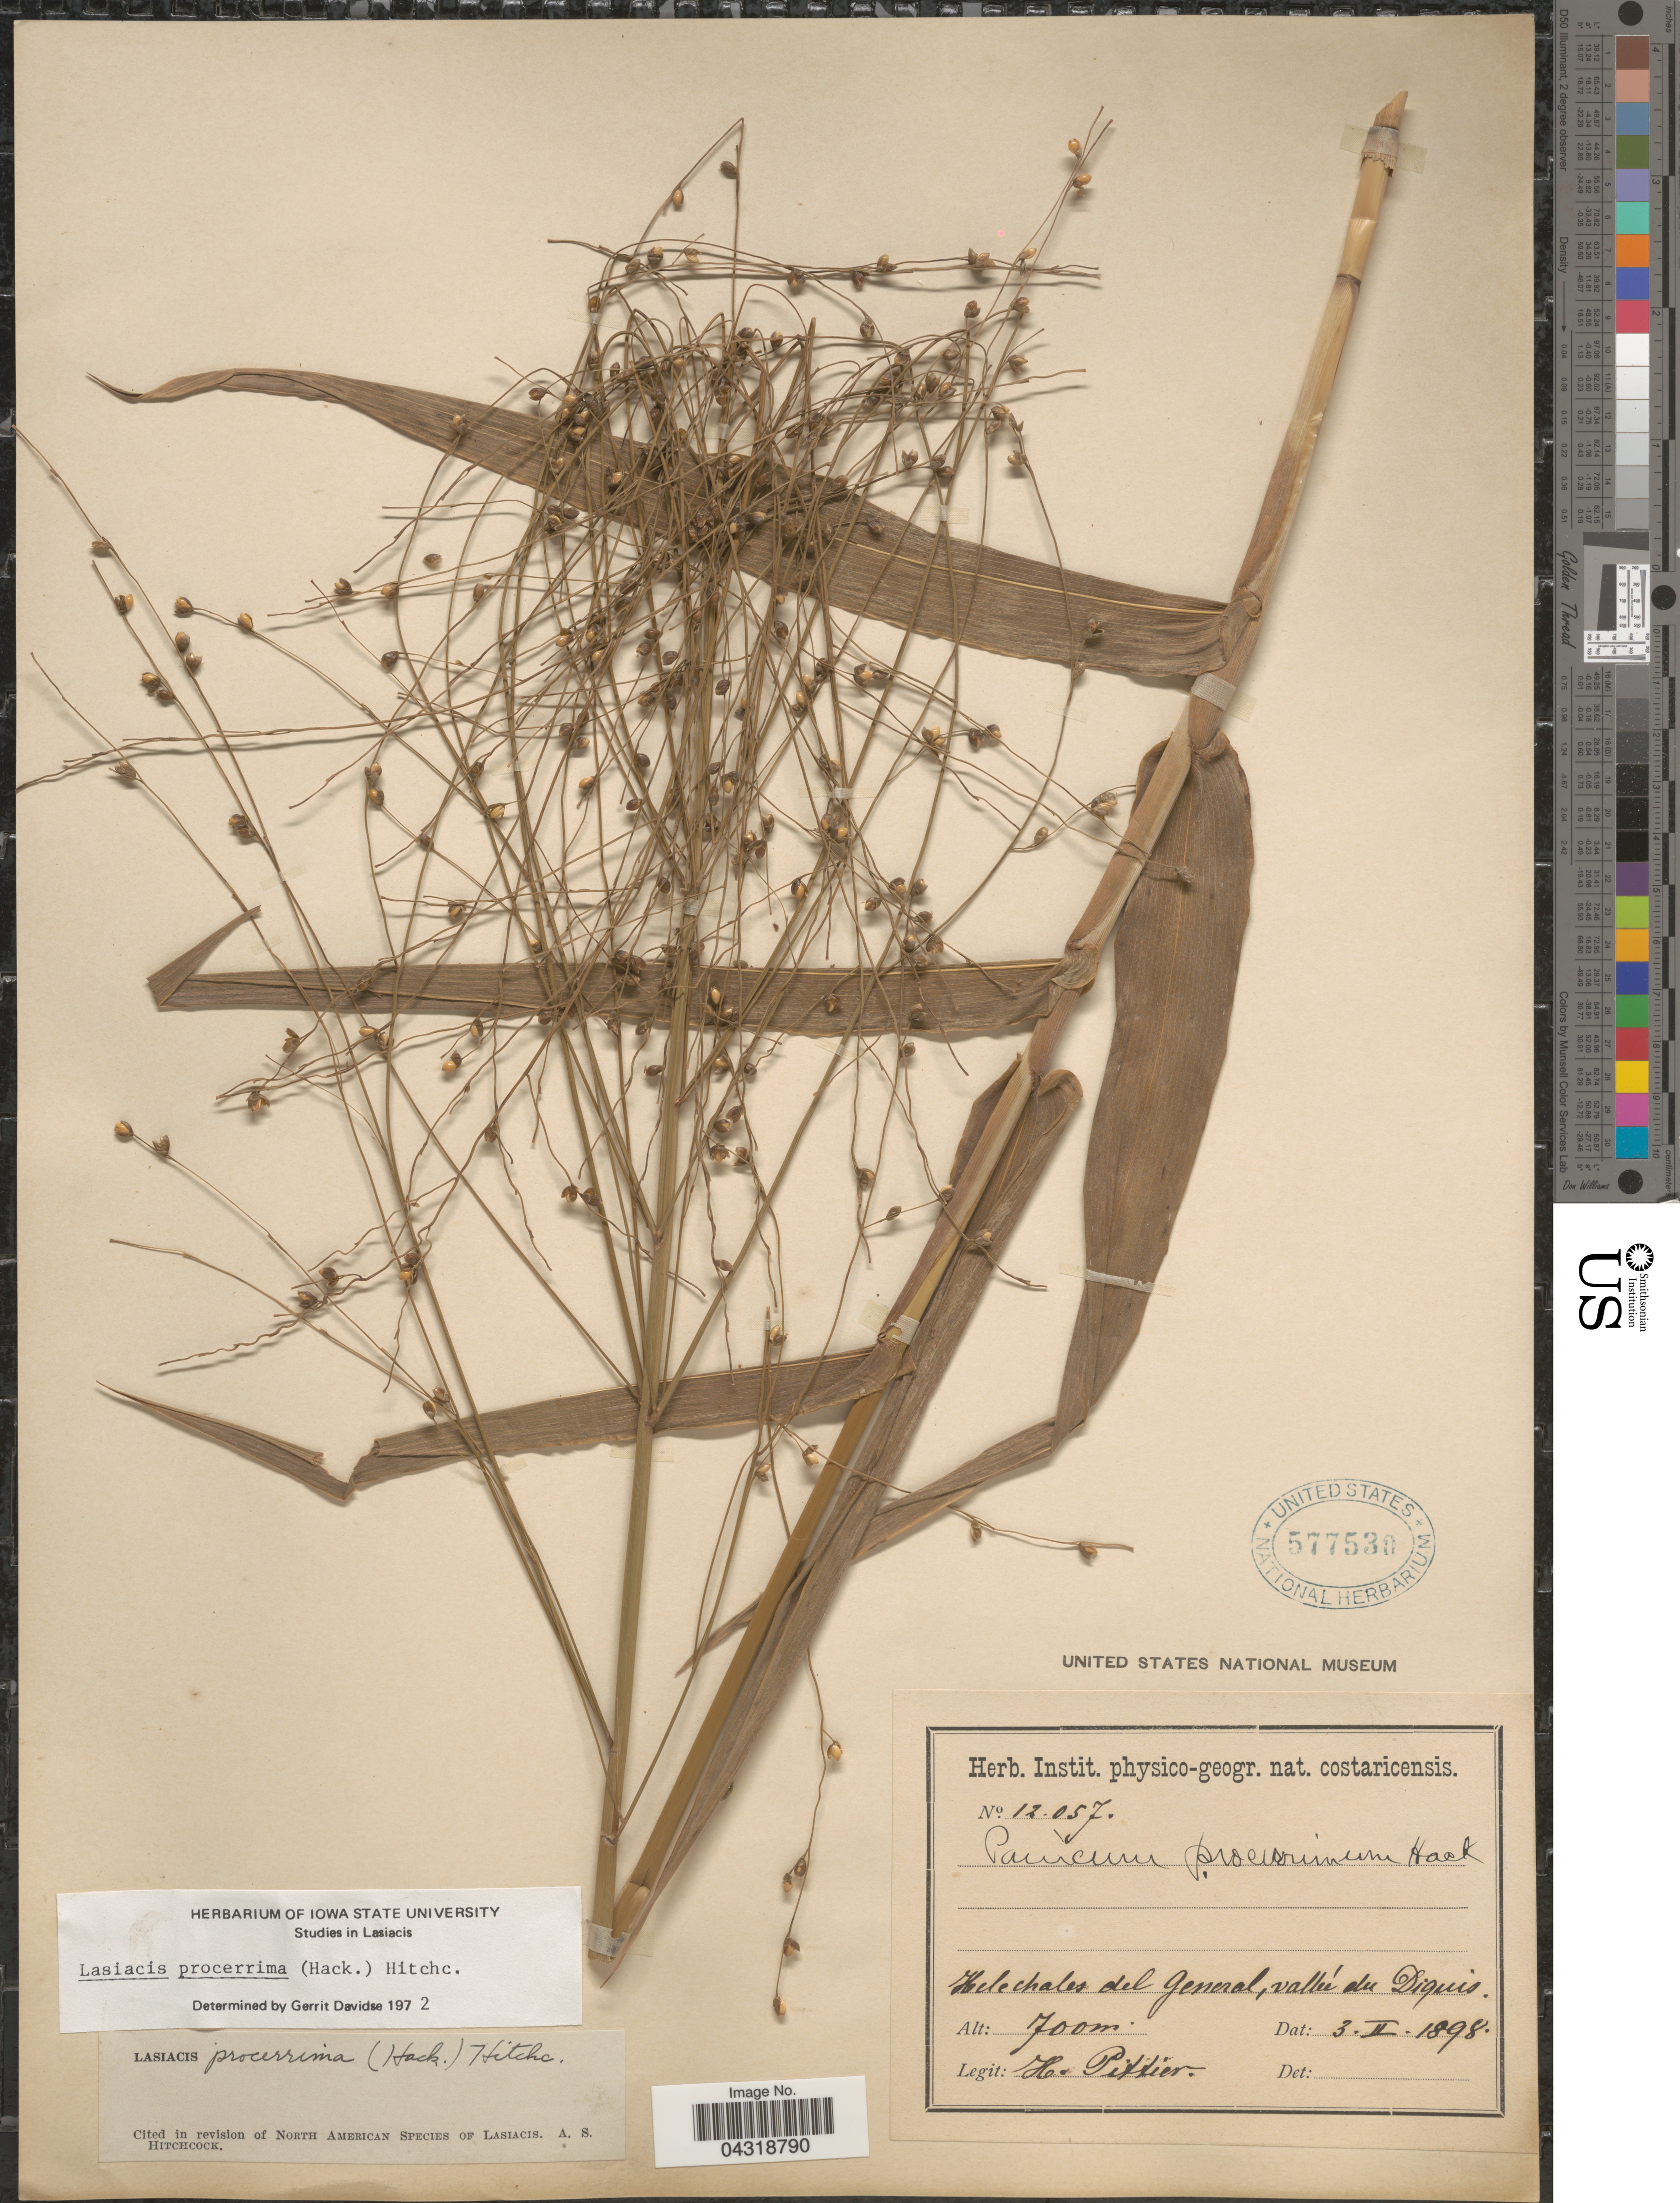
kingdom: Plantae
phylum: Tracheophyta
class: Liliopsida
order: Poales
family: Poaceae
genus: Lasiacis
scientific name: Lasiacis procerrima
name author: (Hack.) Hitchc.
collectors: H. F. Pittier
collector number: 12057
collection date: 1898-02-03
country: Costa Rica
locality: Helechales del General, vallée du Diquis.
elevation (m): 700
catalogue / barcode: US 577530